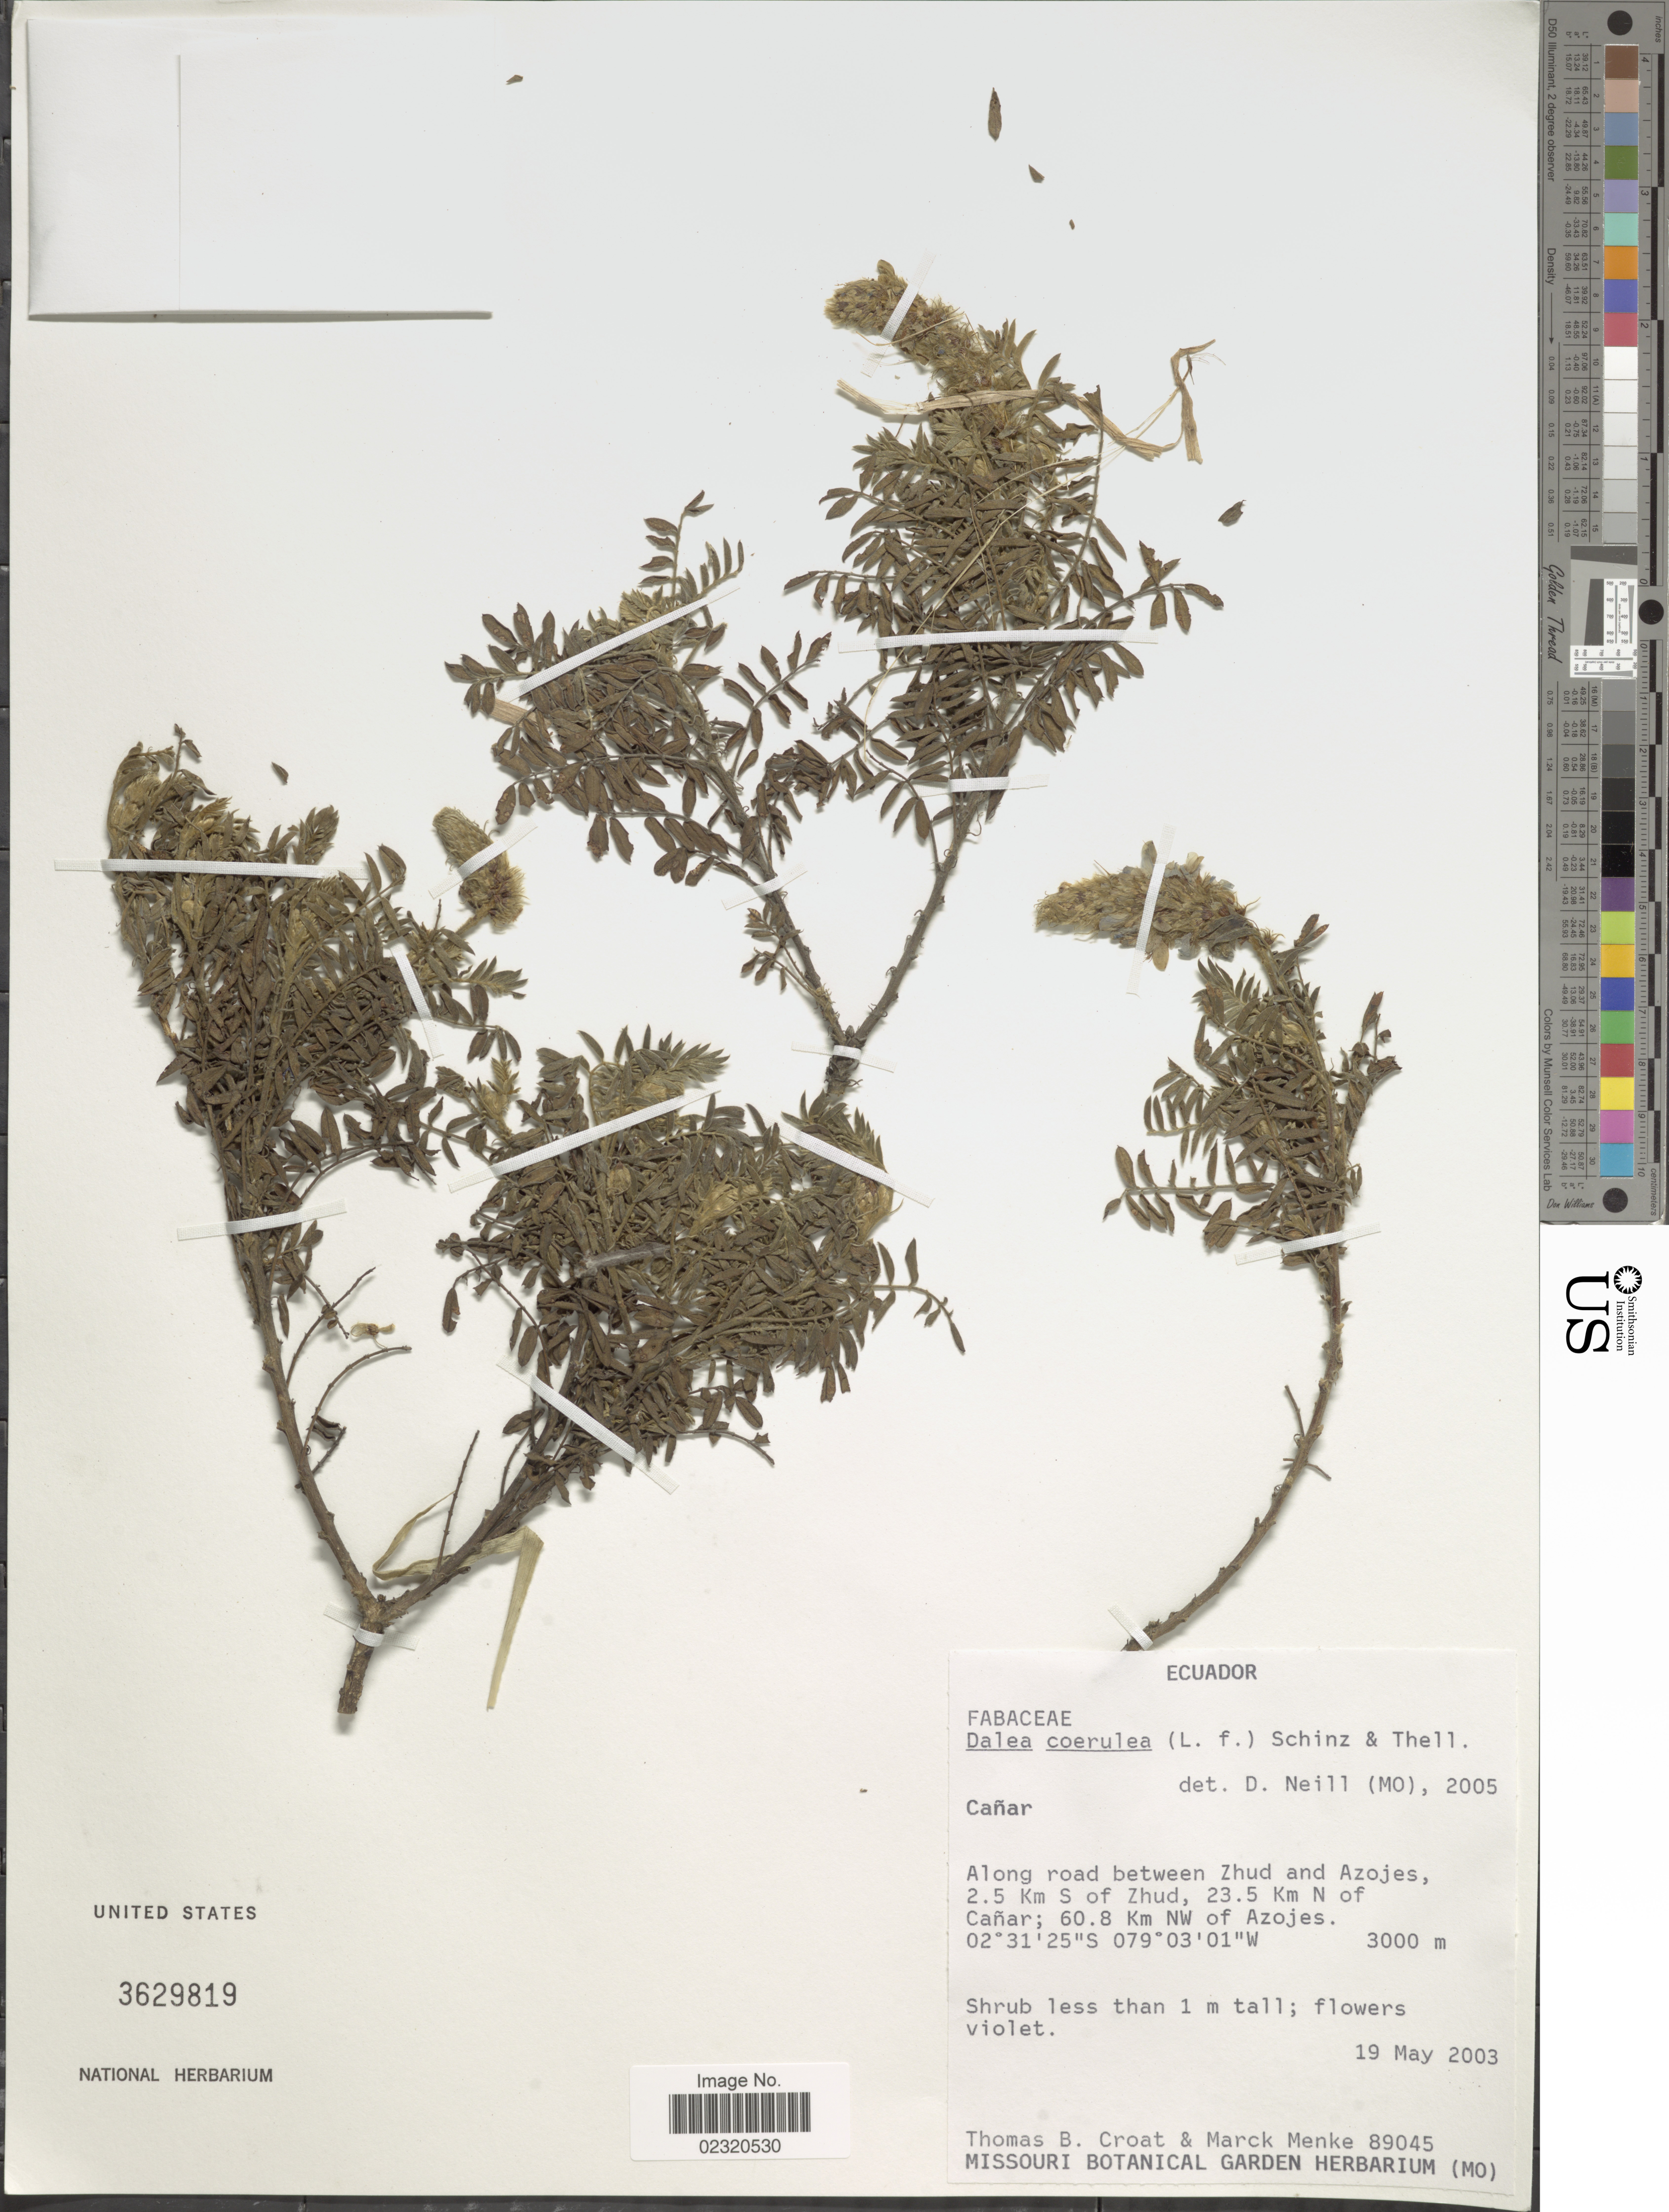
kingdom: Plantae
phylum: Tracheophyta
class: Magnoliopsida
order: Fabales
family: Fabaceae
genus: Dalea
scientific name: Dalea coerulea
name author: (L. f.) Schinz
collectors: T. B. Croat & M. Menke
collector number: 89045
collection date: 2003-05-19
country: Ecuador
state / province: Cañar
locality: Along road between Zhud and Azojes, 2.5 km S of Zhud, 23.5 km N of Canar, 60.8 km NW of Azojes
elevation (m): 3000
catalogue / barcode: US 3629819